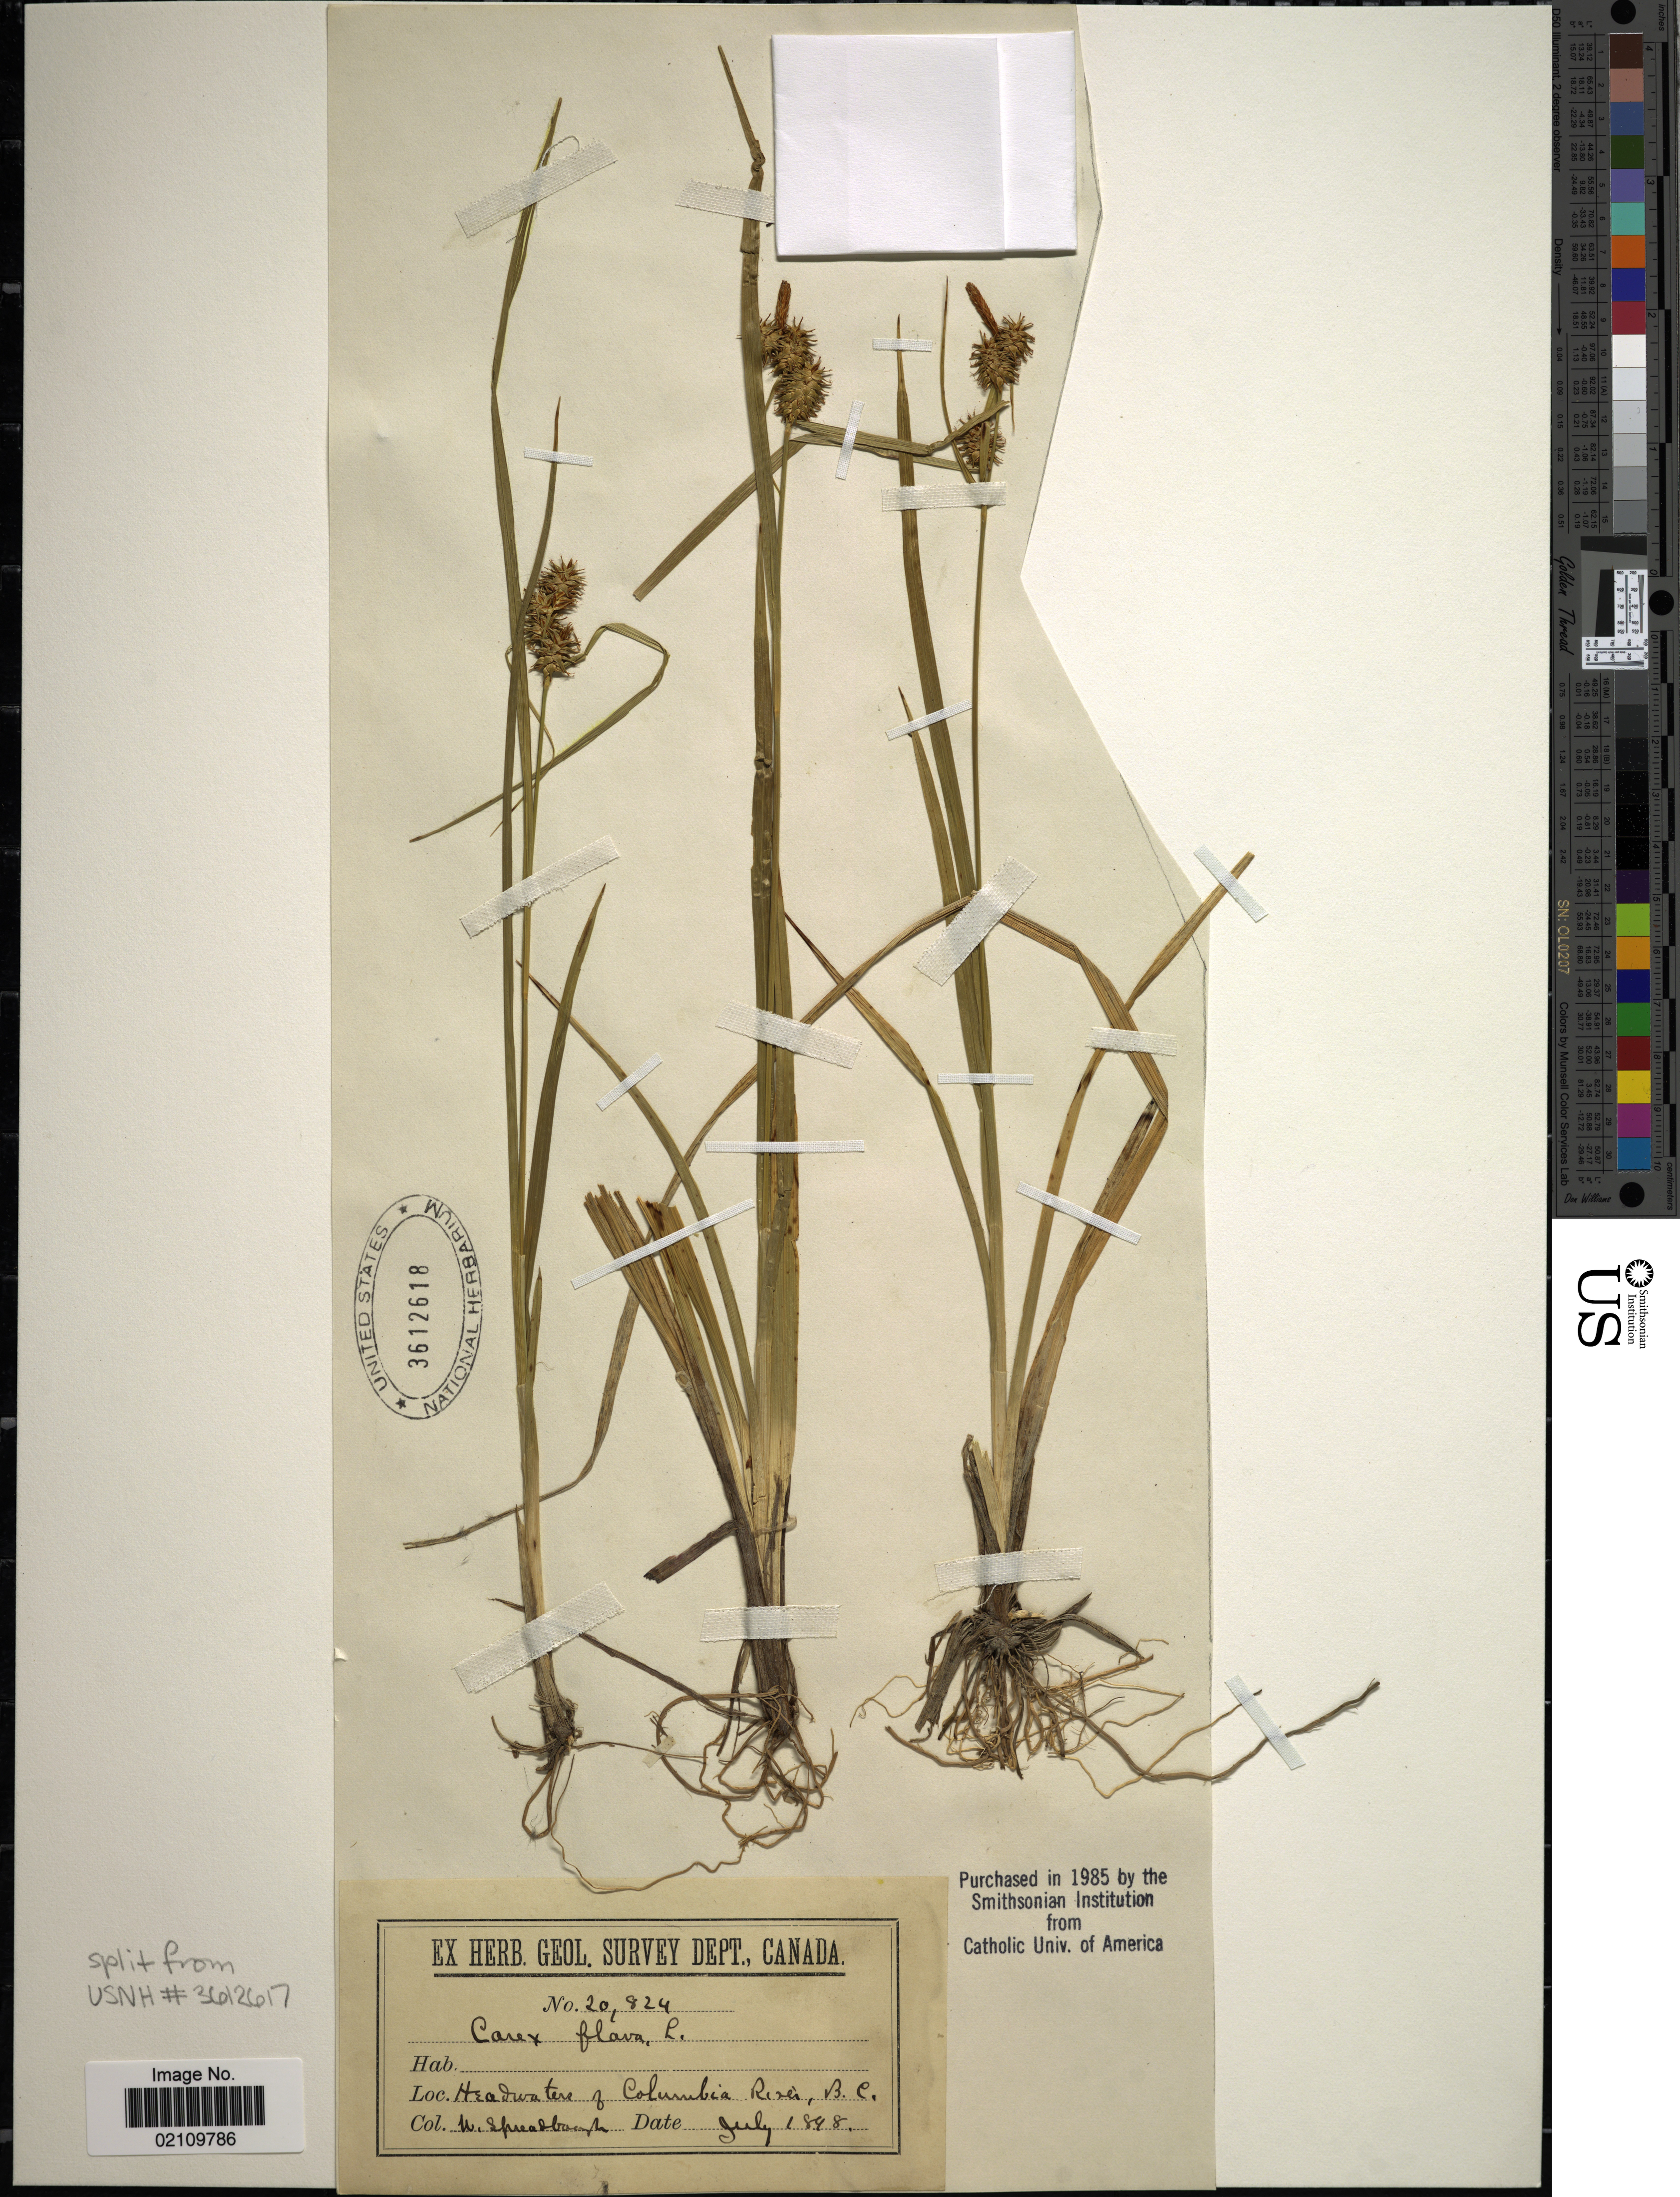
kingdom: Plantae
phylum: Tracheophyta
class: Liliopsida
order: Poales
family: Cyperaceae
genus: Carex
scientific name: Carex flava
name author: L.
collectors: W. Spreadborough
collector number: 20924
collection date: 1898-07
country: Canada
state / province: British Columbia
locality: Headwaters of Columbia River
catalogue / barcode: US 3612618